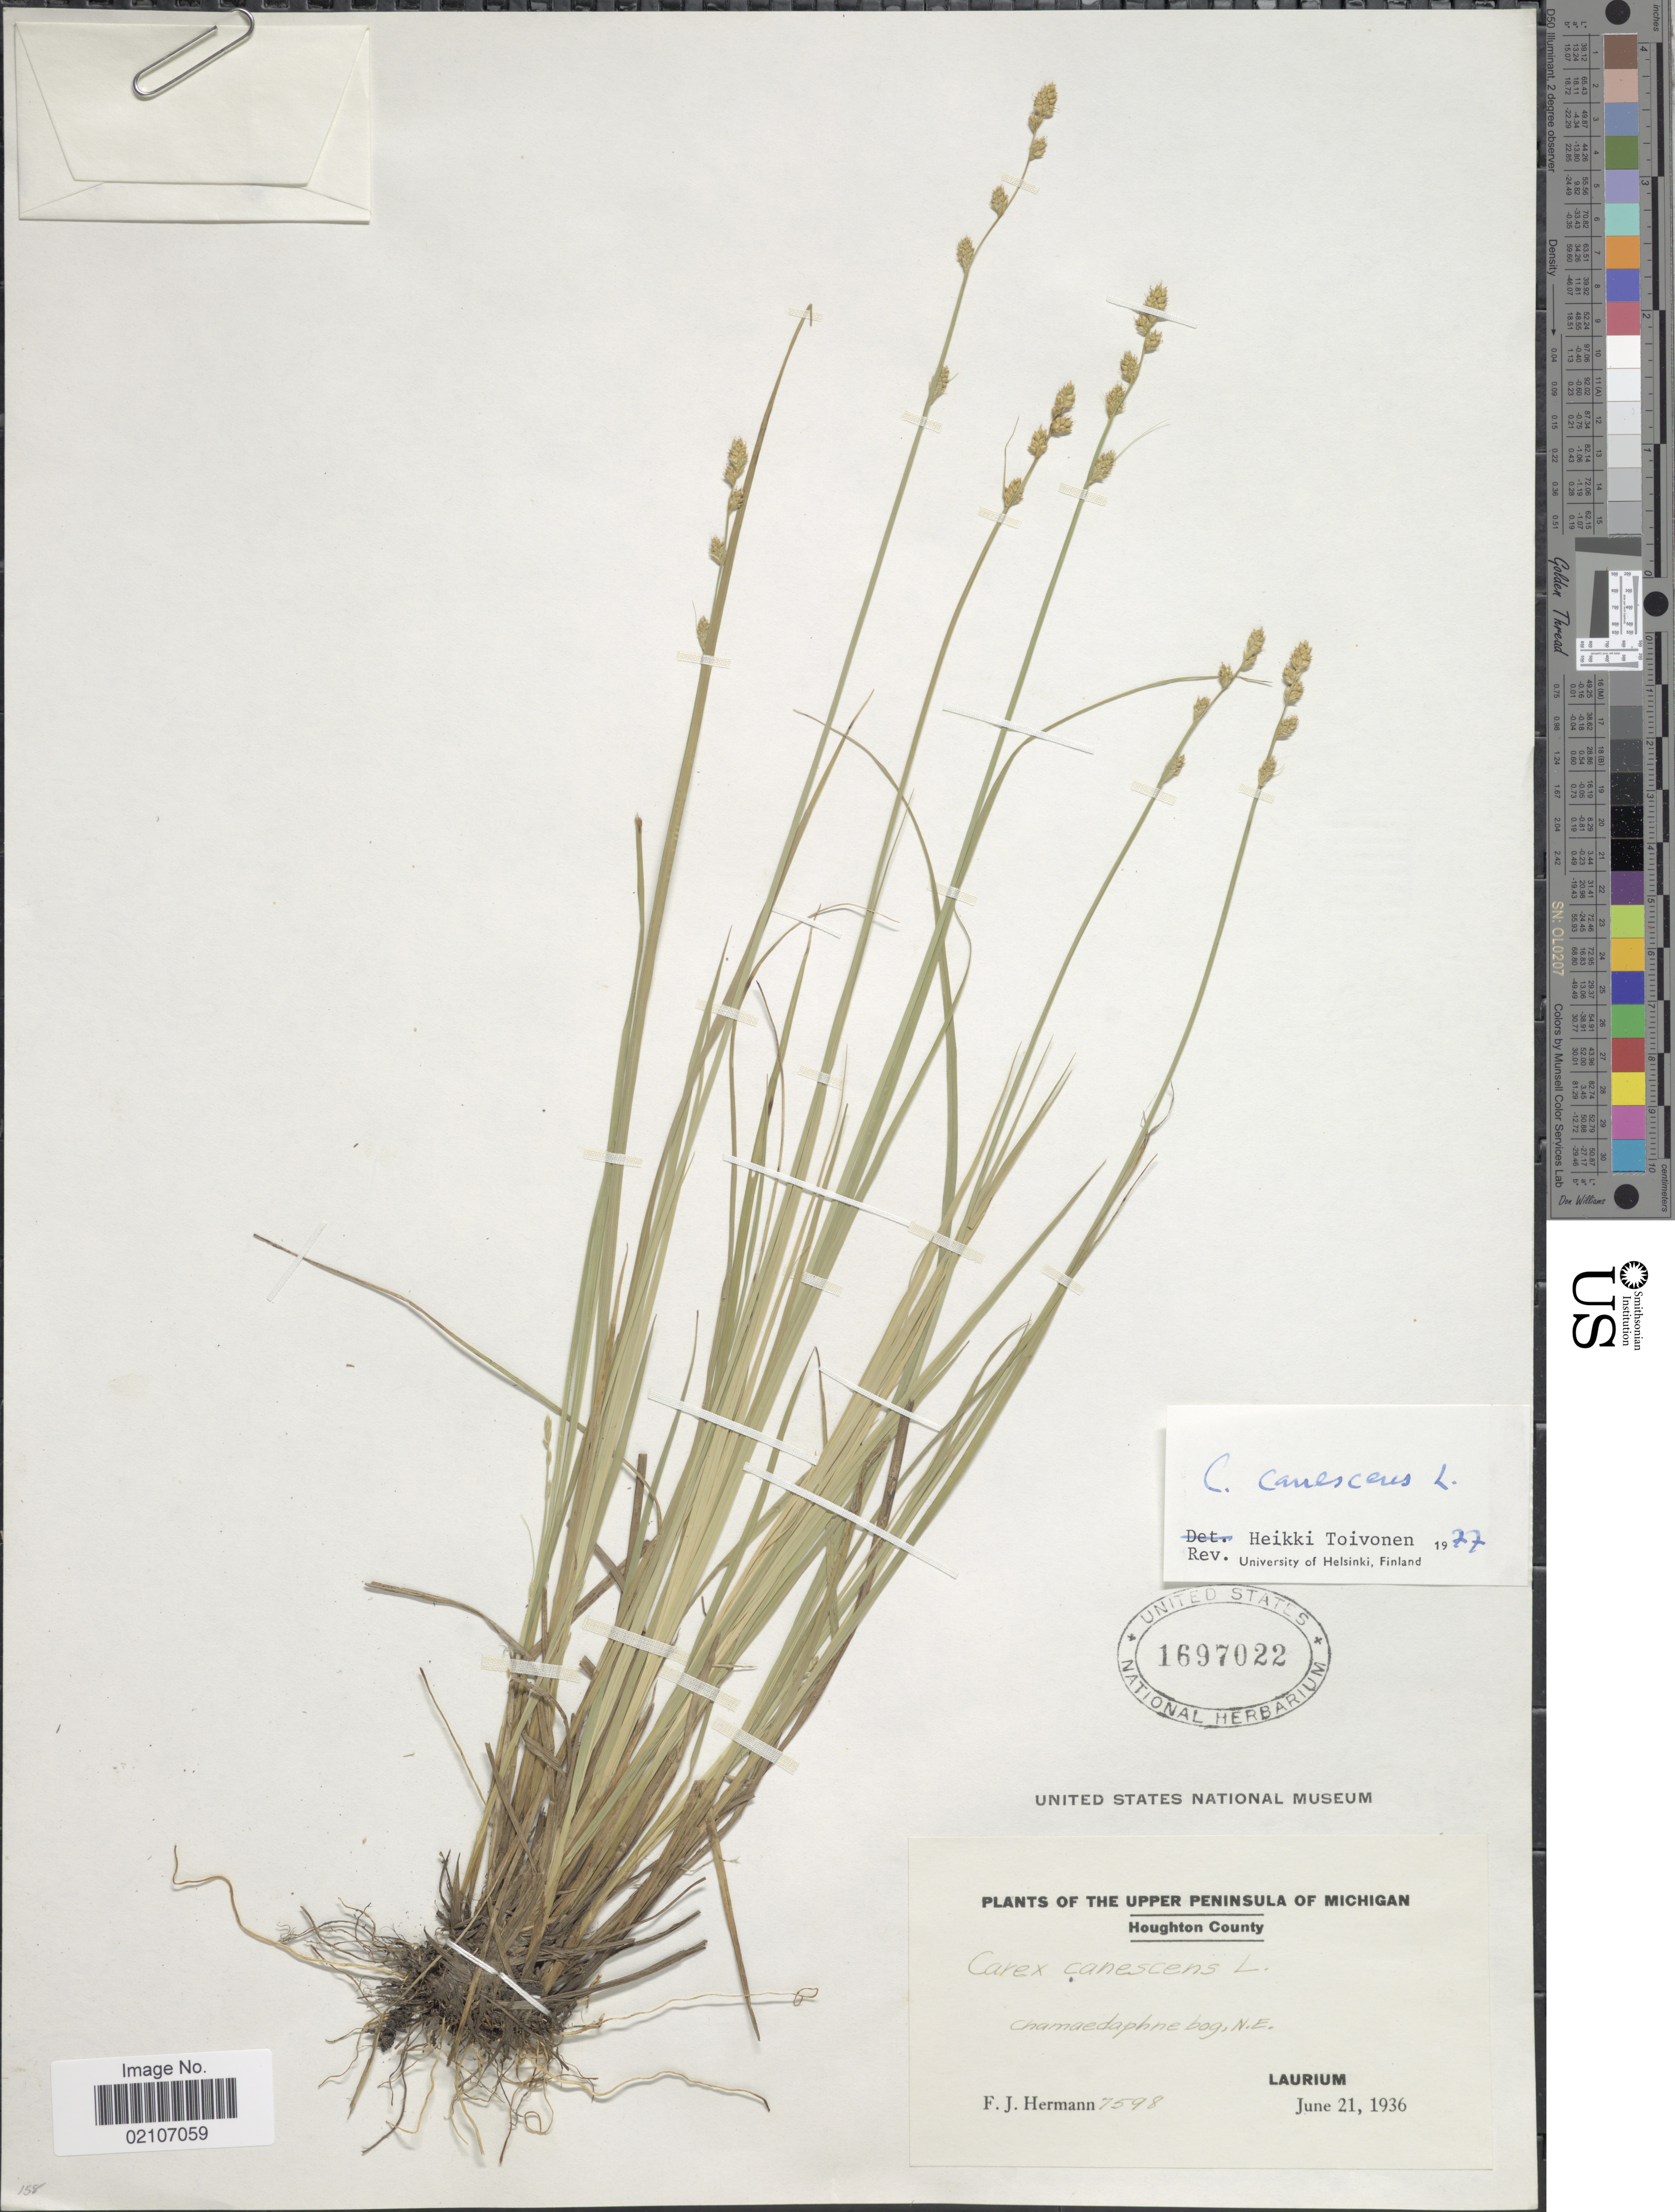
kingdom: Plantae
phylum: Tracheophyta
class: Liliopsida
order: Poales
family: Cyperaceae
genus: Carex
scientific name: Carex canescens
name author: L.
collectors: F. J. Hermann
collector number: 7598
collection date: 1936-06-21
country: United States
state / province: Michigan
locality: The Upper Peninsula of Michigan, Houghton County, Chamaedaphne bog, N.E., Laurium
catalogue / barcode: US 1697022